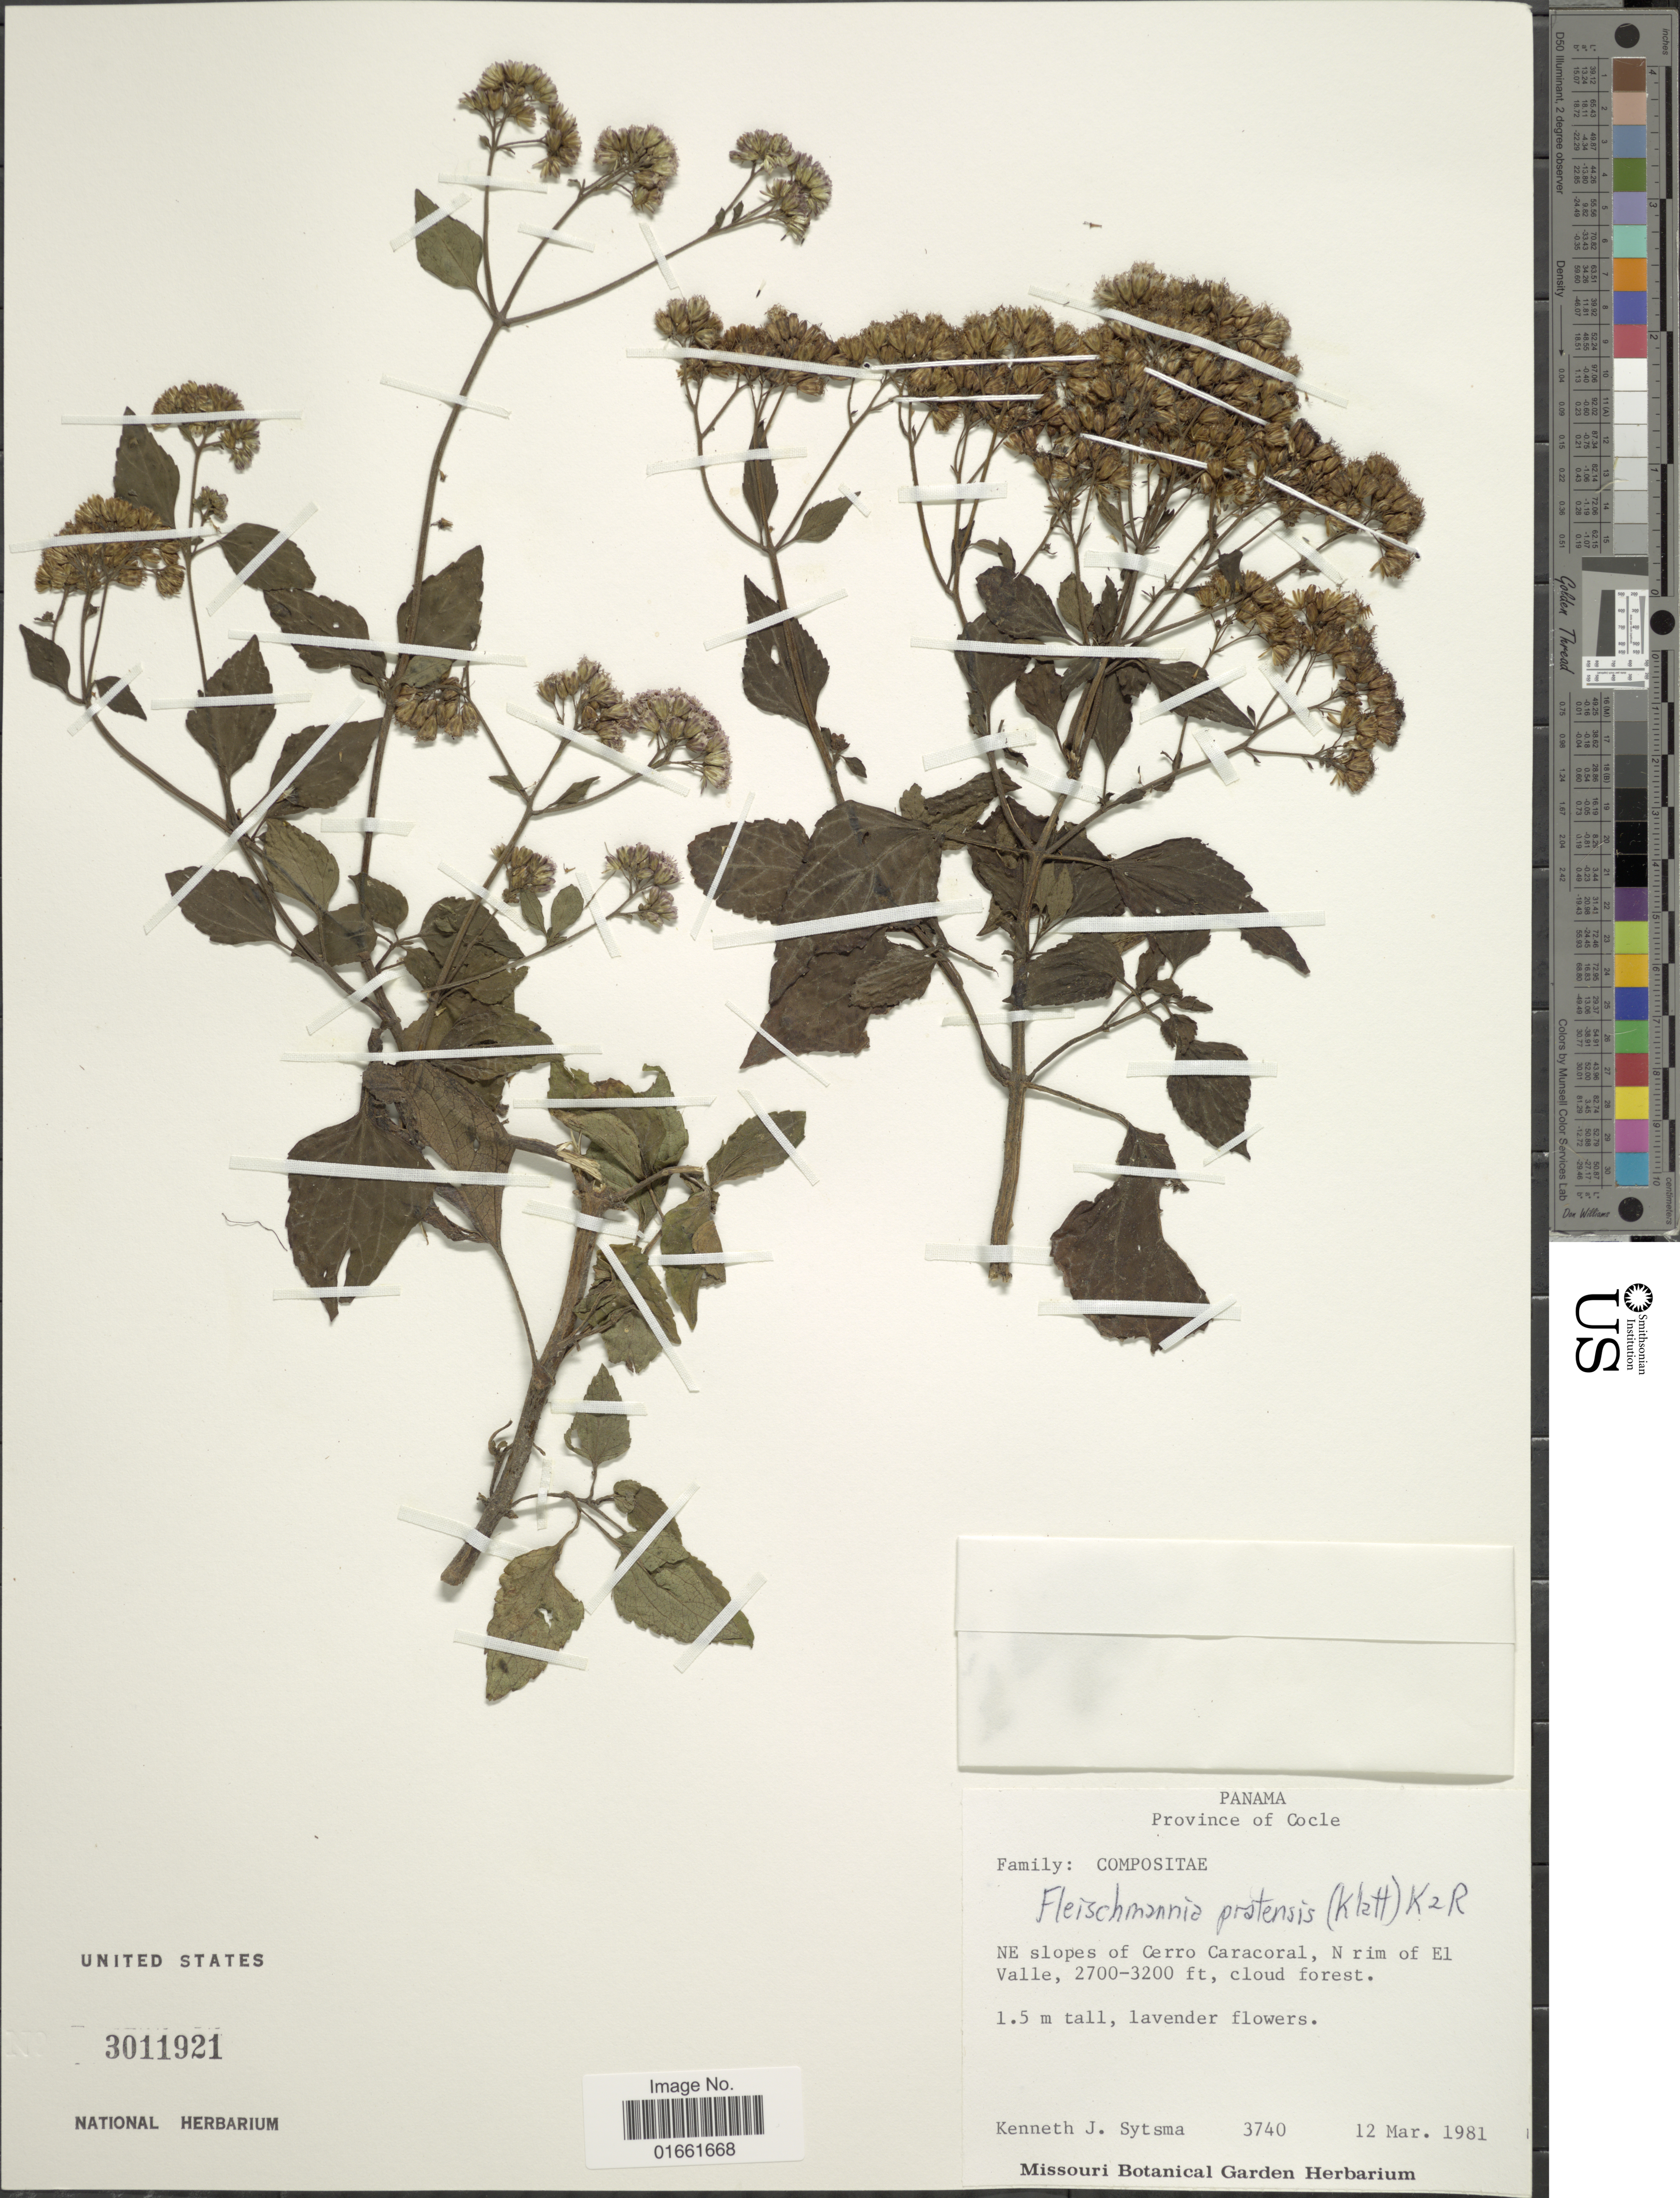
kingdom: Plantae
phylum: Tracheophyta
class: Magnoliopsida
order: Asterales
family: Asteraceae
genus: Fleischmannia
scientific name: Fleischmannia pratensis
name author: (Klatt) R.M. King & H. Rob.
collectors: K. J. Sytsma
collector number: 3740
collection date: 1981-03-12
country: Panama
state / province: Coclé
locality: NE slopes of Cerro Caracoral, N rim of El Valle.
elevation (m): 823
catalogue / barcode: US 3011921